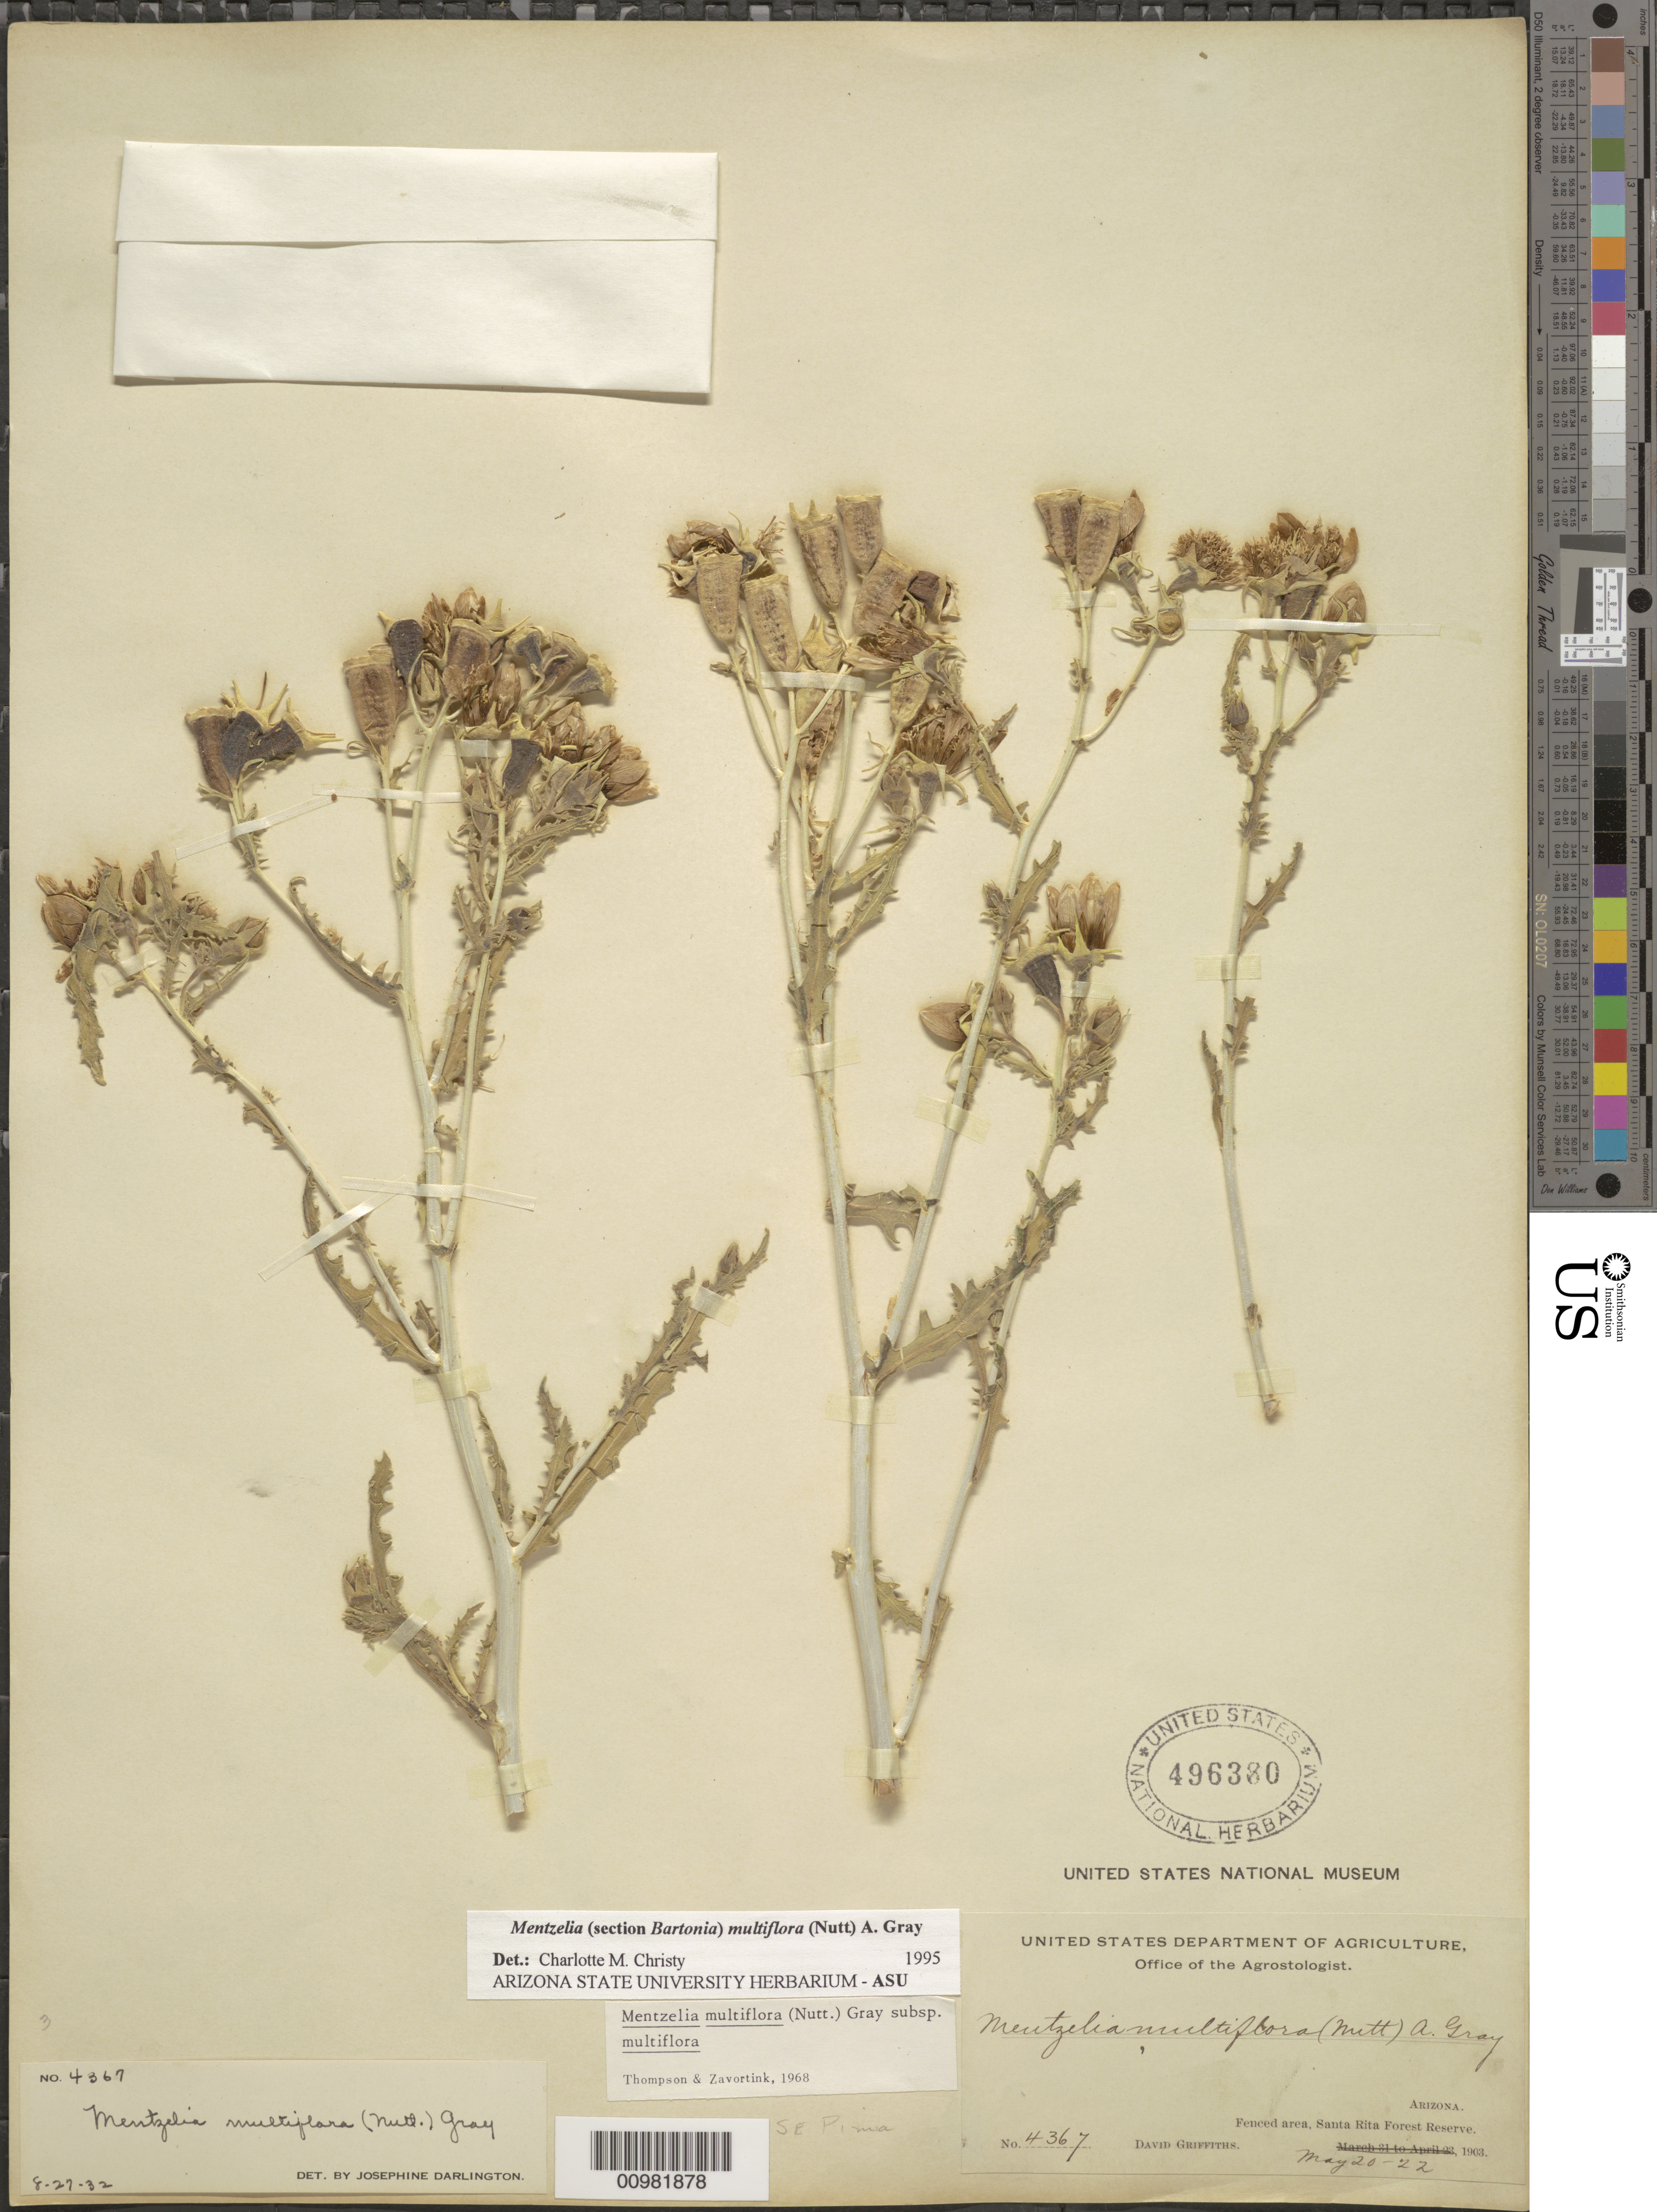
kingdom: Plantae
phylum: Tracheophyta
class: Magnoliopsida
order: Cornales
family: Loasaceae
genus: Mentzelia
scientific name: Mentzelia multiflora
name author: (Nutt.) A. Gray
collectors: D. Griffiths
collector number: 4367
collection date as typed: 20 May 1903 to 22 May 1903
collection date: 1903-05-20/1903-05-22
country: United States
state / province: Arizona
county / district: Pima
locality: Santa Rita Forest Reserve; Fenced area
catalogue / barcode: US 496380